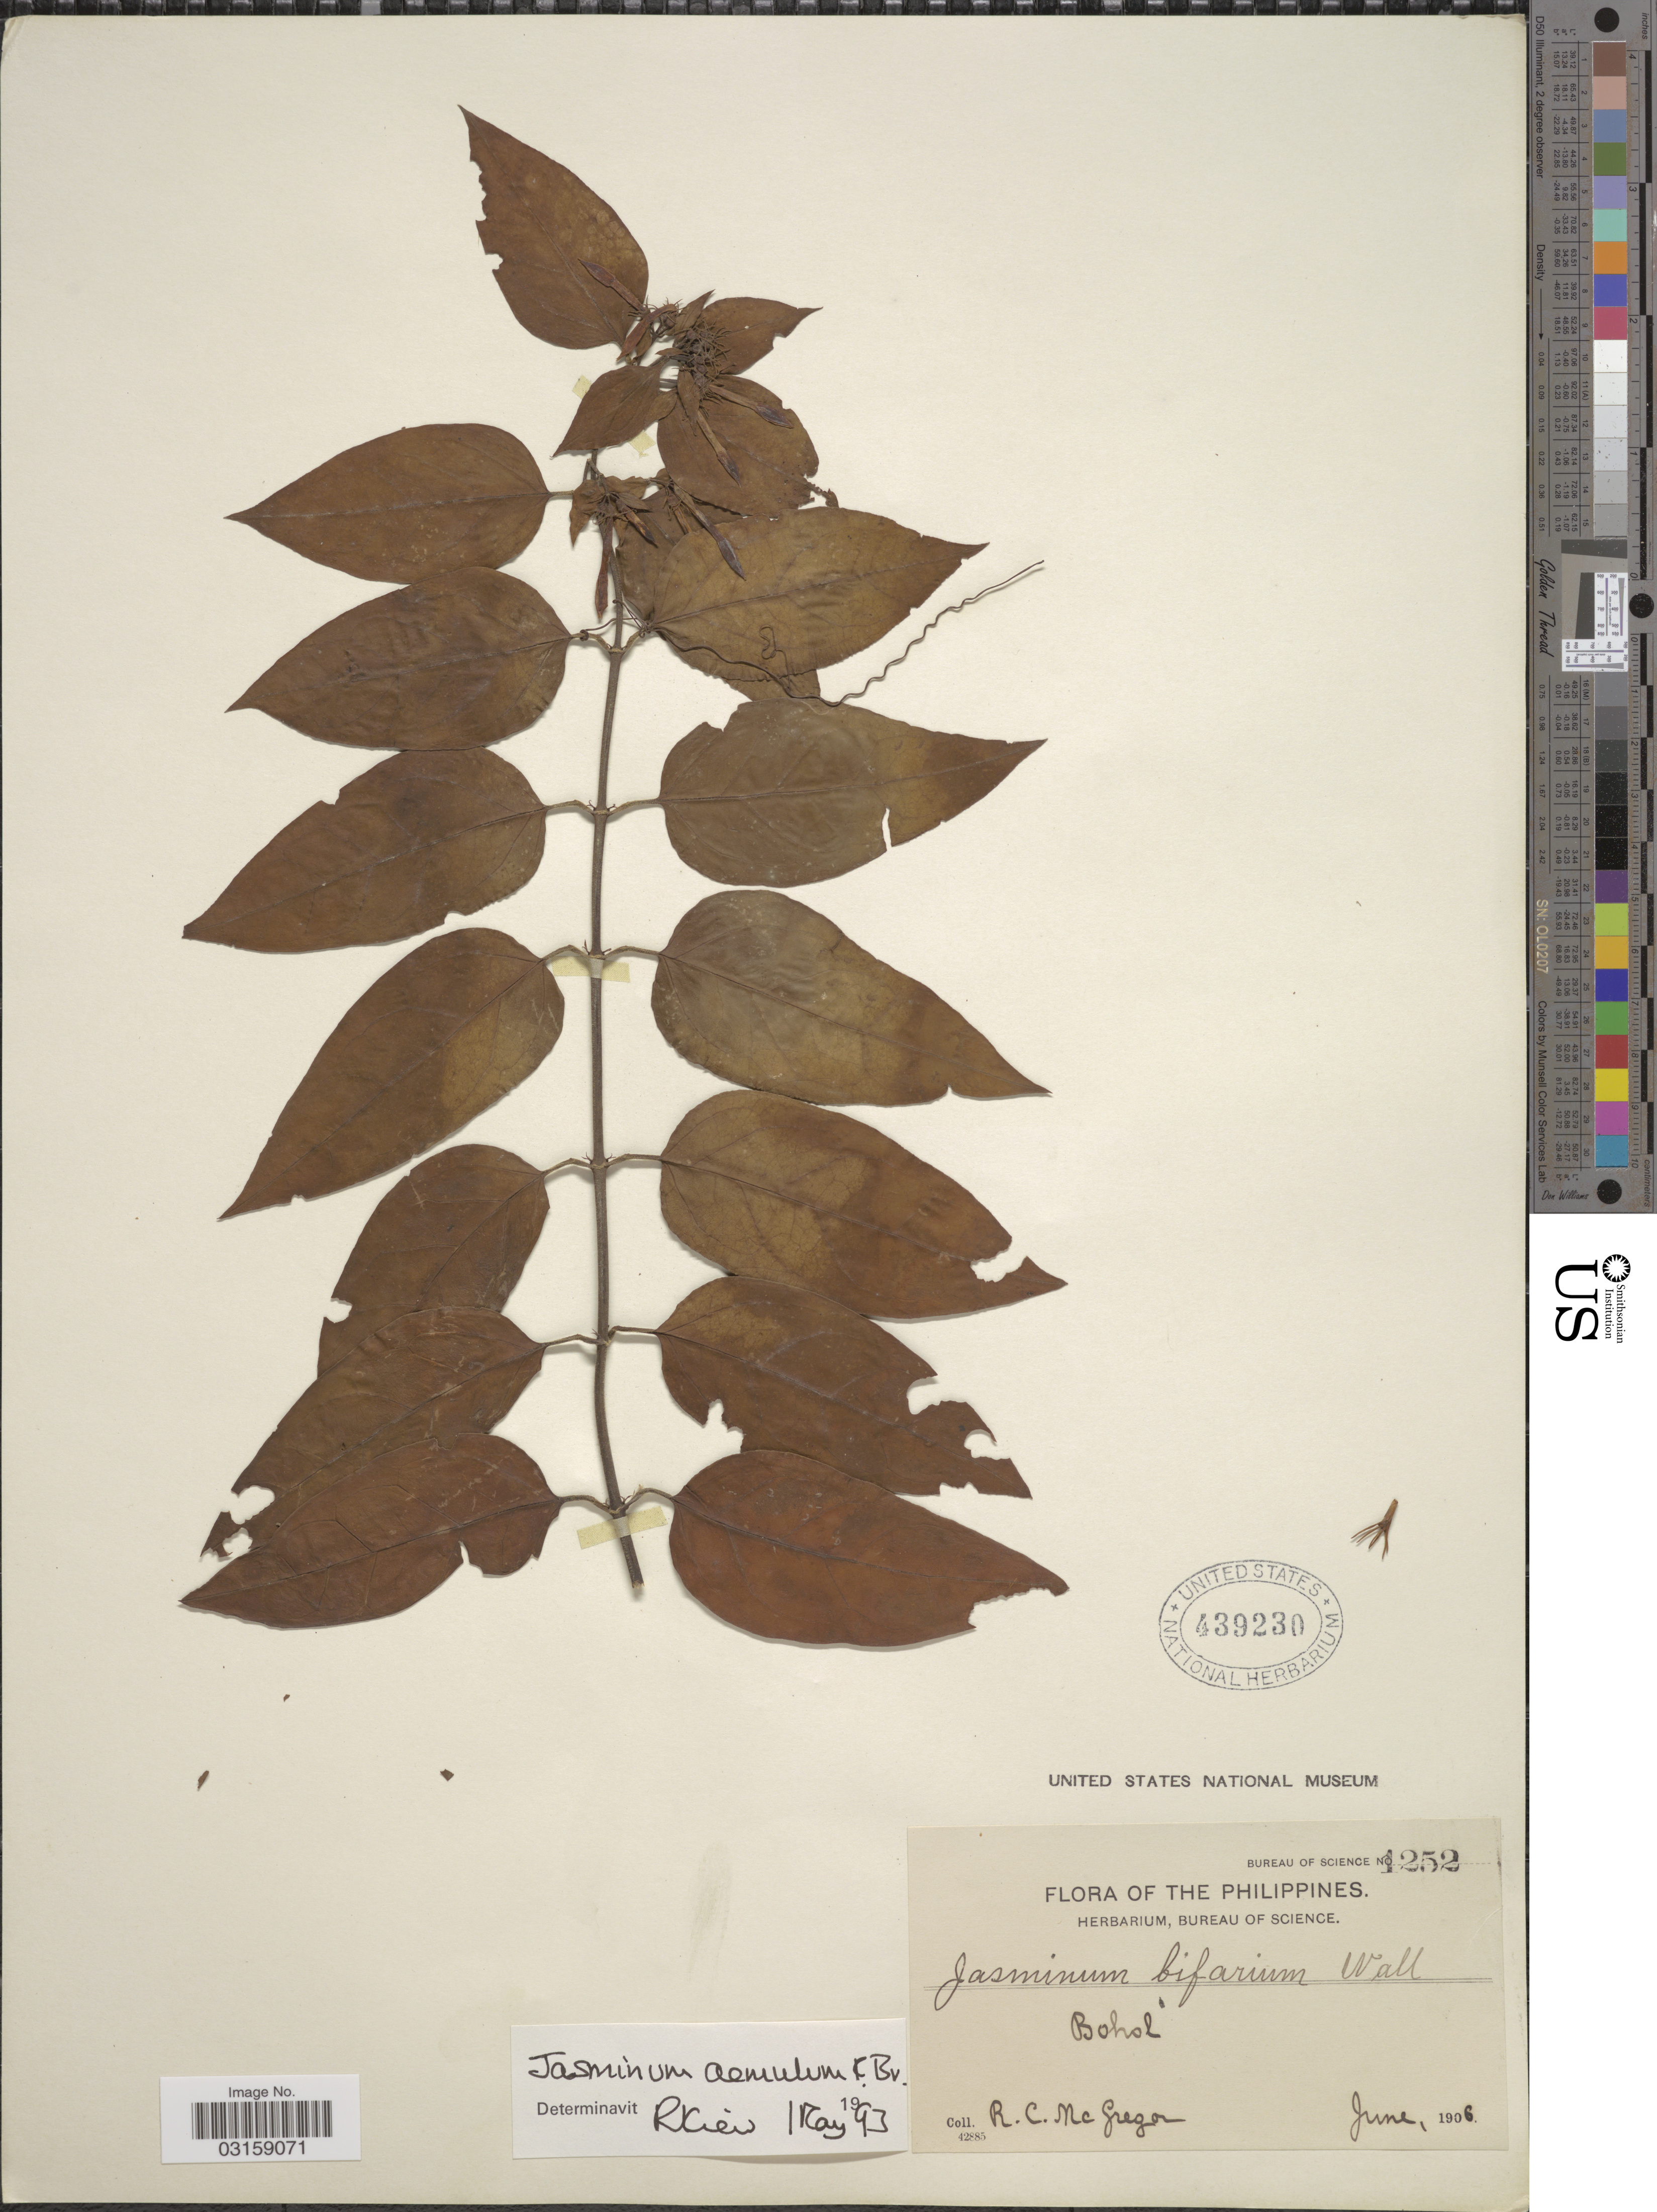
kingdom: Plantae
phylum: Tracheophyta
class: Magnoliopsida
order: Lamiales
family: Oleaceae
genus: Jasminum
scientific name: Jasminum elongatum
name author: (P.J. Bergius) Willd.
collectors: R. C. McGregor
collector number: Bureau of Science 1252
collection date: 1906-06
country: Philippines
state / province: Central Visayas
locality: Bohol.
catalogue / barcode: US 439230